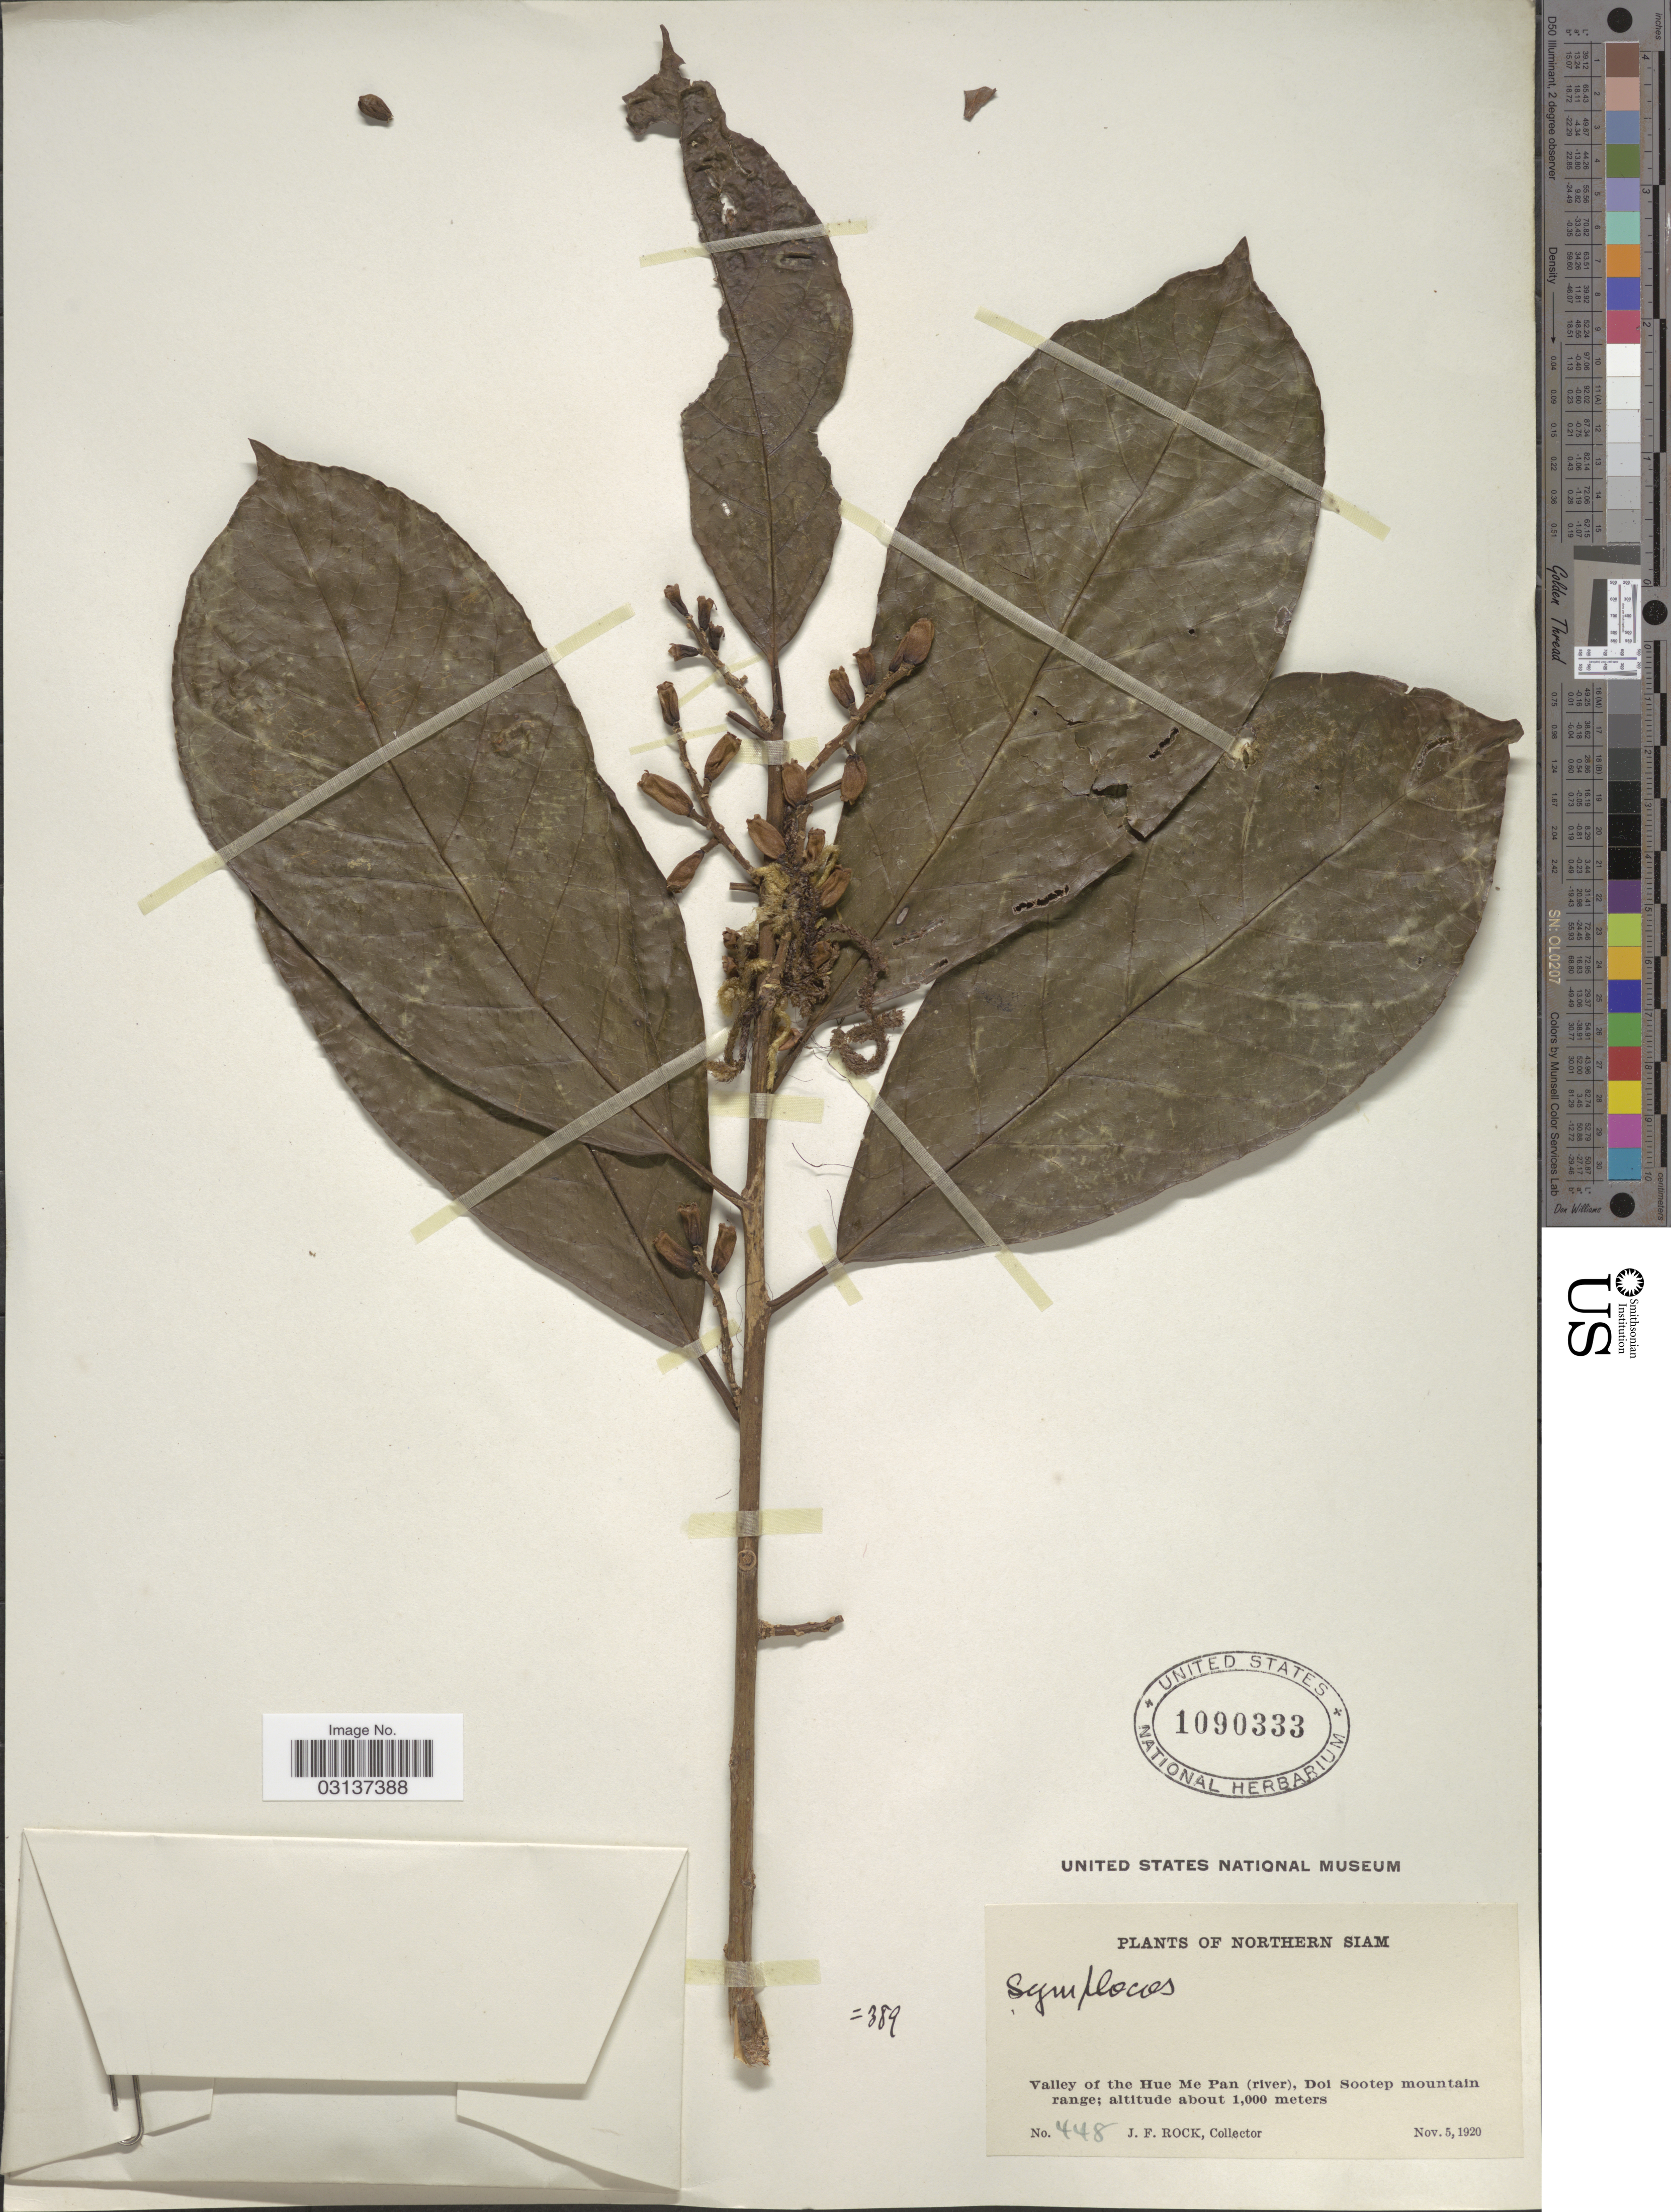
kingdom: Plantae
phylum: Tracheophyta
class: Magnoliopsida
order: Ericales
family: Symplocaceae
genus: Symplocos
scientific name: Symplocos sp.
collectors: J. Rock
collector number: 448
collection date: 1920-11-05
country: Thailand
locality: Northern Siam. Valley of the Hue Me Pan (river), Doi Sootep mountain range.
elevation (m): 1000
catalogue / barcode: US 1090333